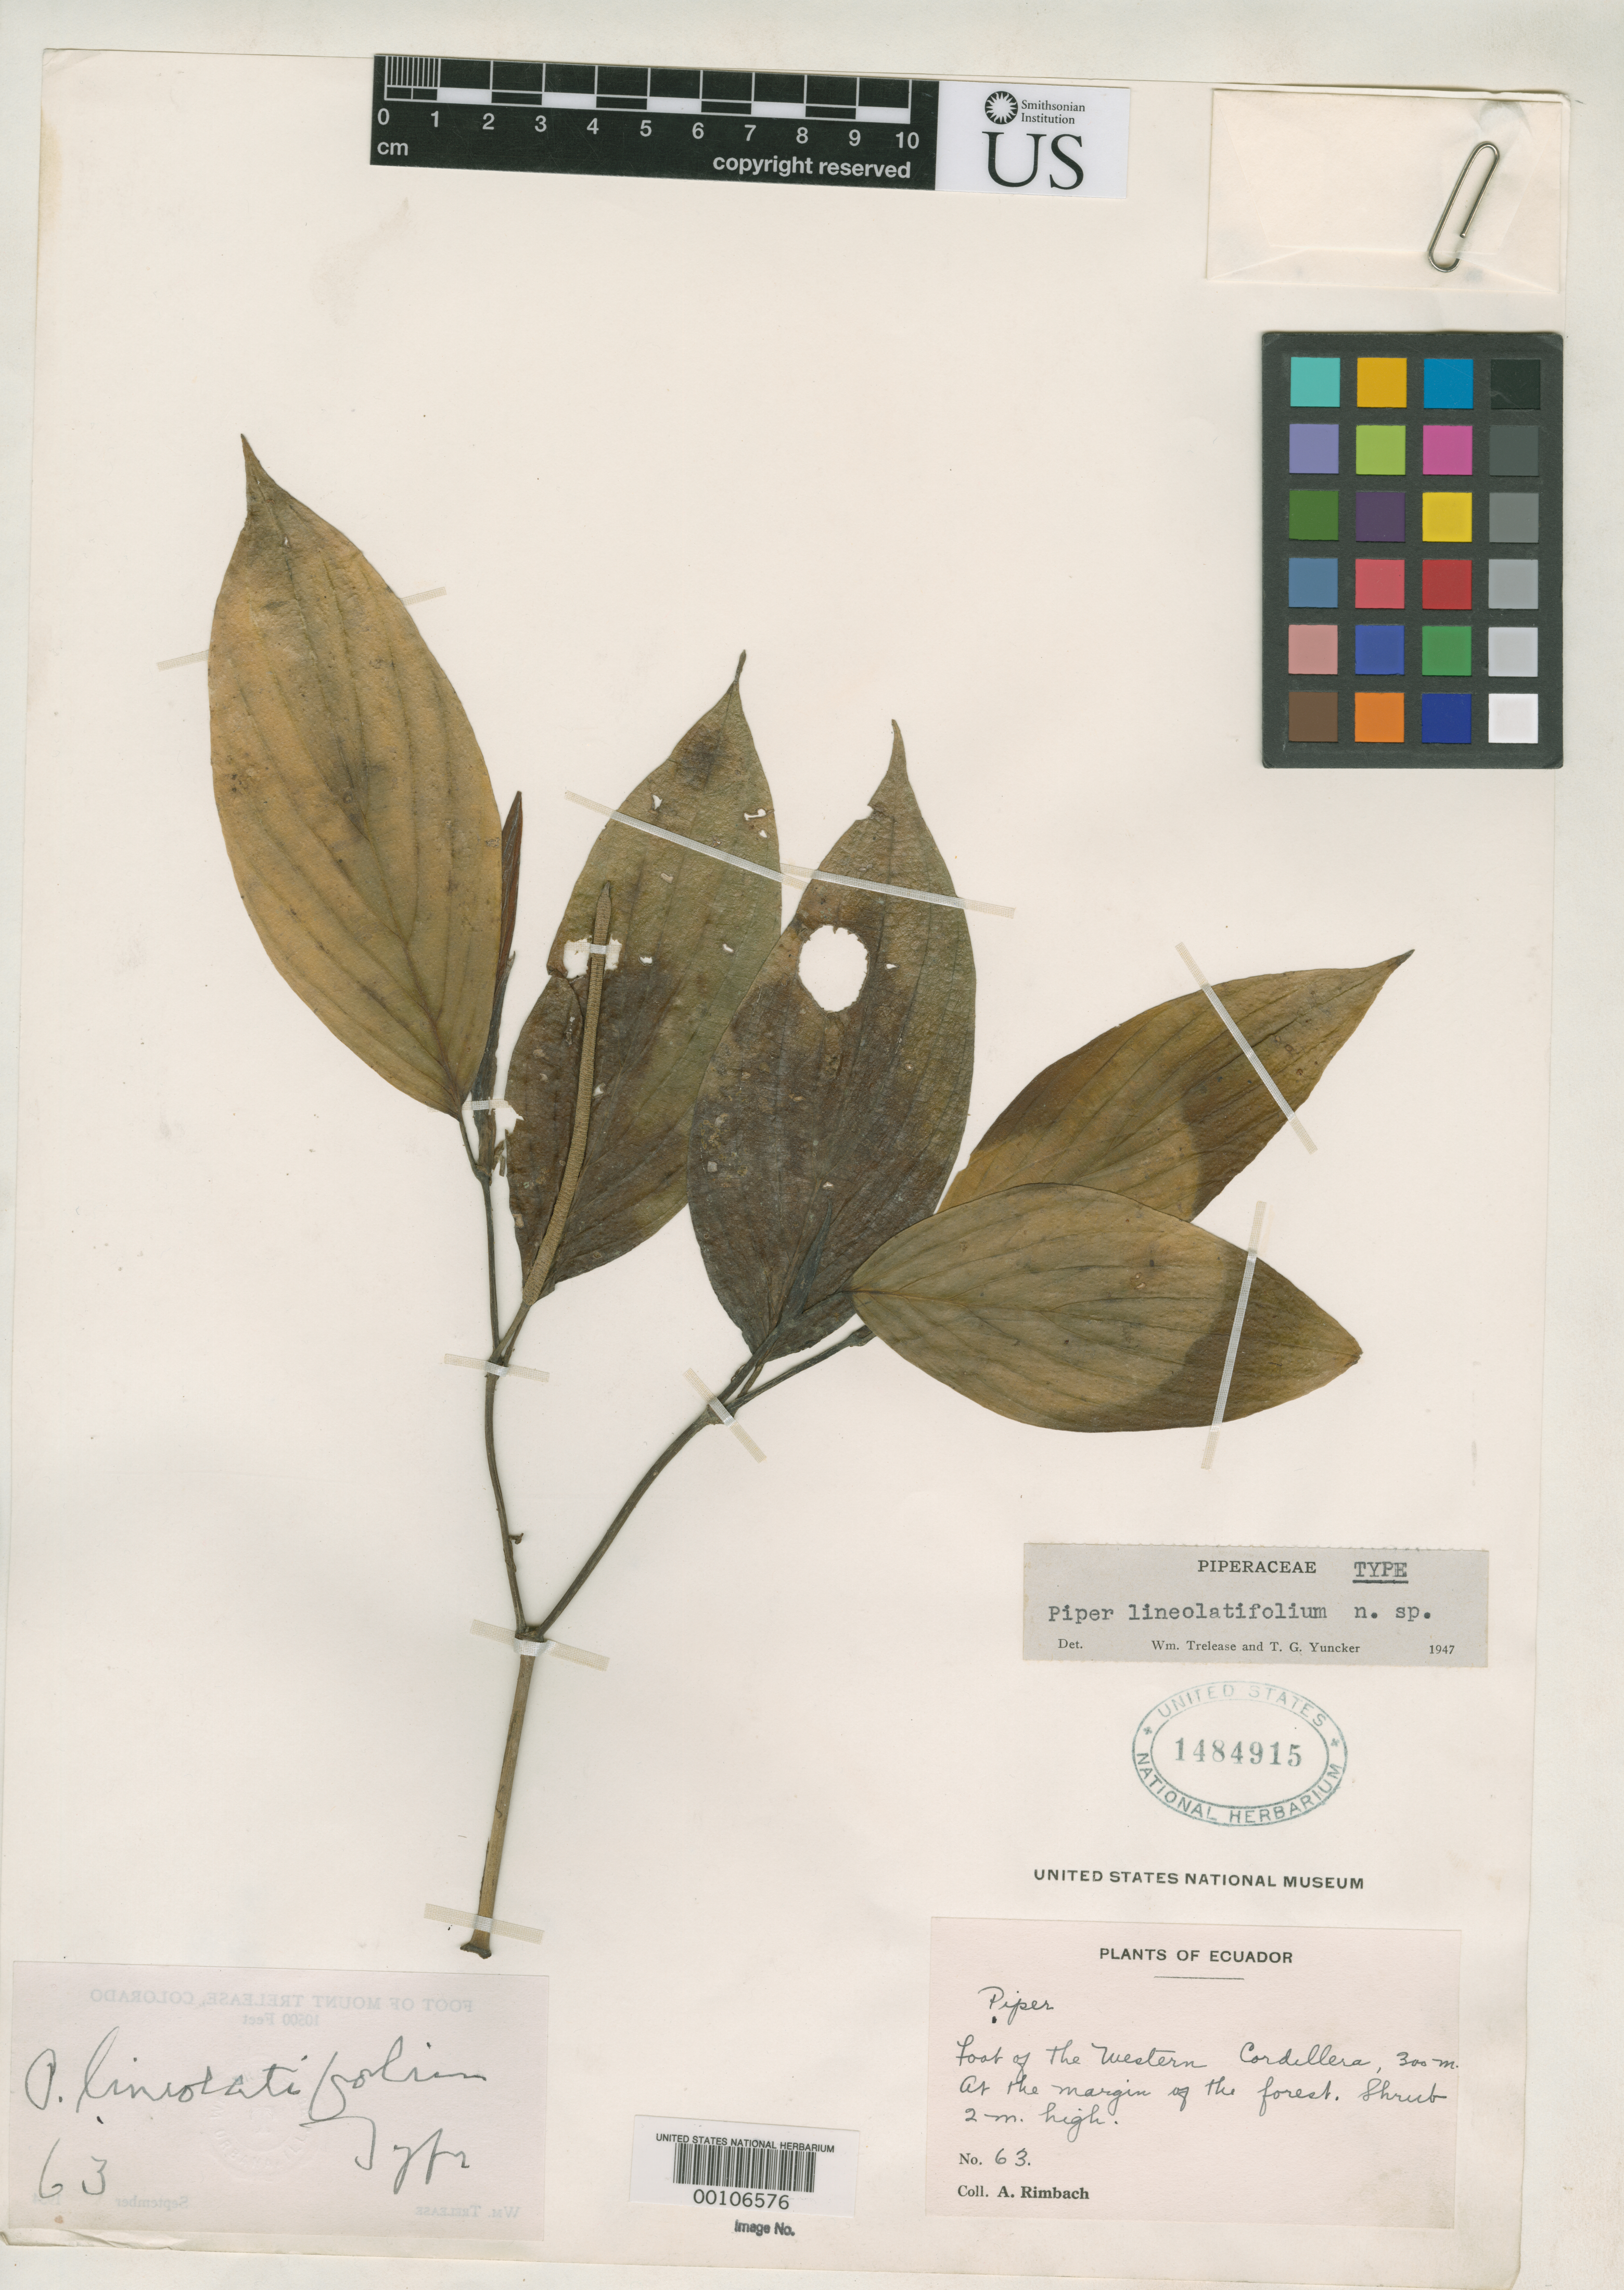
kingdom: Plantae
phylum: Tracheophyta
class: Magnoliopsida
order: Piperales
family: Piperaceae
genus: Piper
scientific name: Piper lineolatifolium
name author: Trel. & Yunck.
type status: Holotype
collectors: A. Rimbach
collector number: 63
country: Ecuador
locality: Base of western Cordillera.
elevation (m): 300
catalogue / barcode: US 1484915